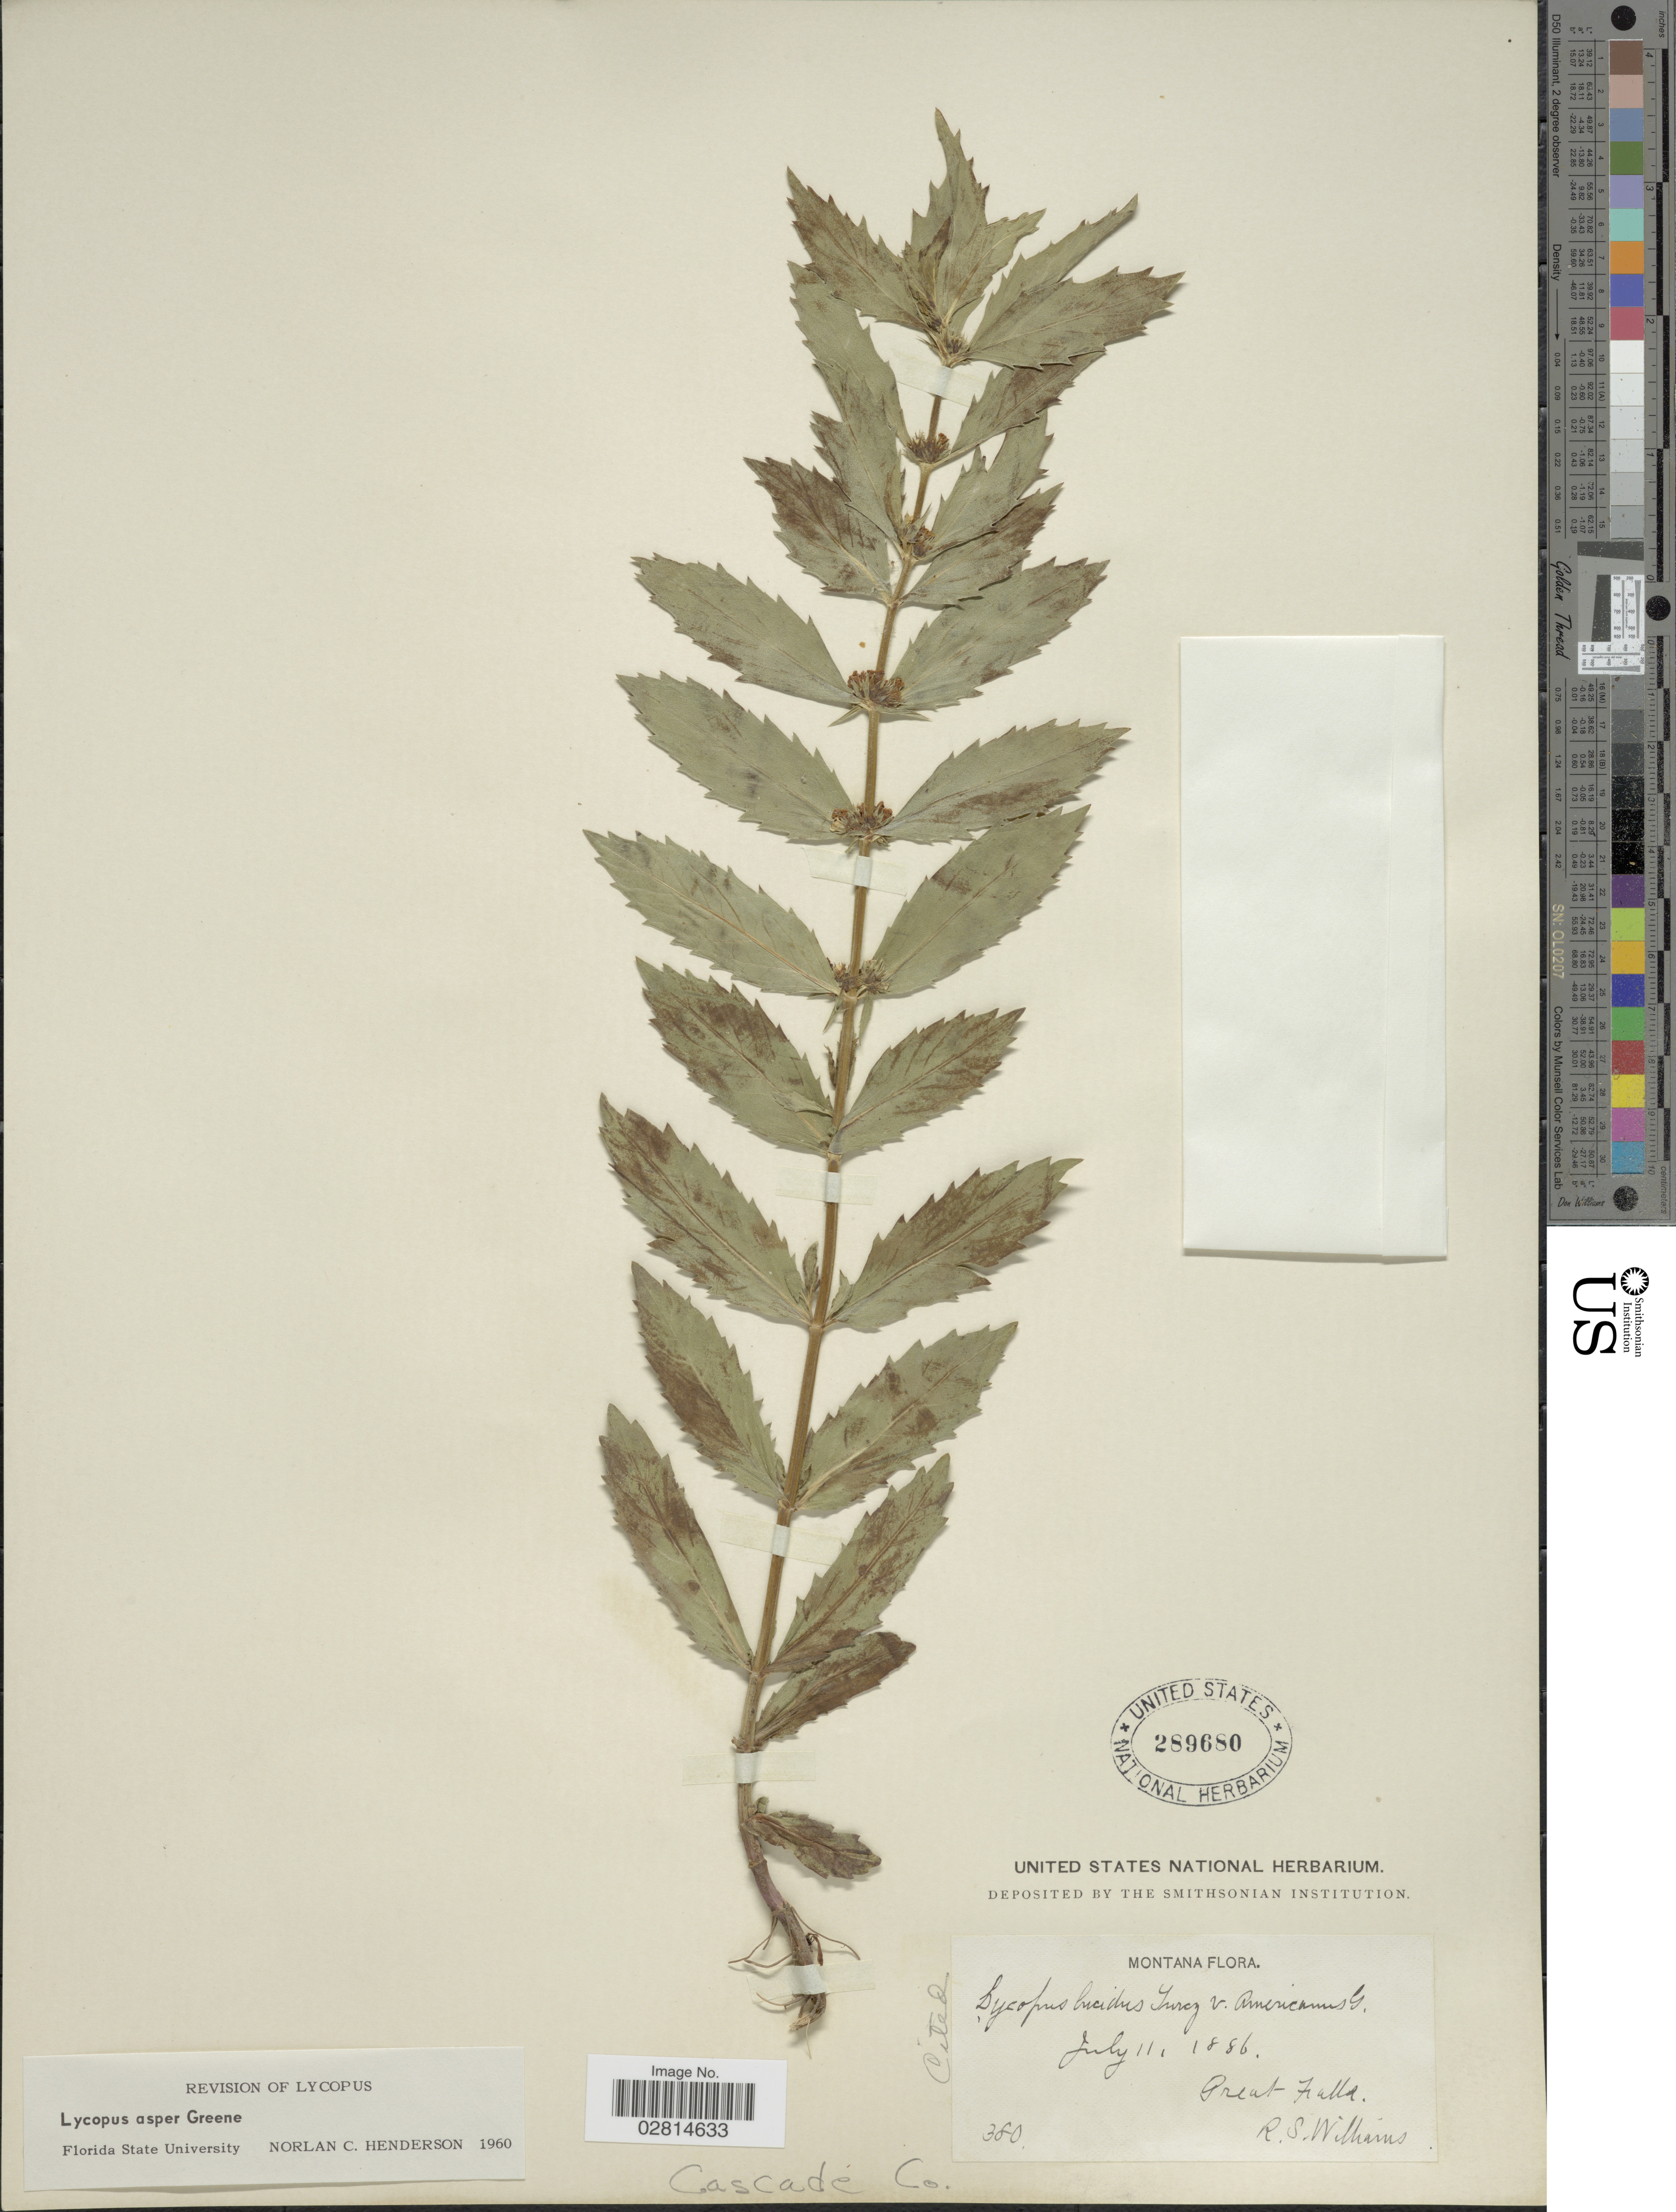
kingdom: Plantae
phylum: Tracheophyta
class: Magnoliopsida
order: Lamiales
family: Lamiaceae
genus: Lycopus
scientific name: Lycopus asper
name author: Greene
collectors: R. S. Williams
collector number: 380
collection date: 1886-07-11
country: United States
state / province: Montana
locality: Great Falls. Cascade Co.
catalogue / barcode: US 289680